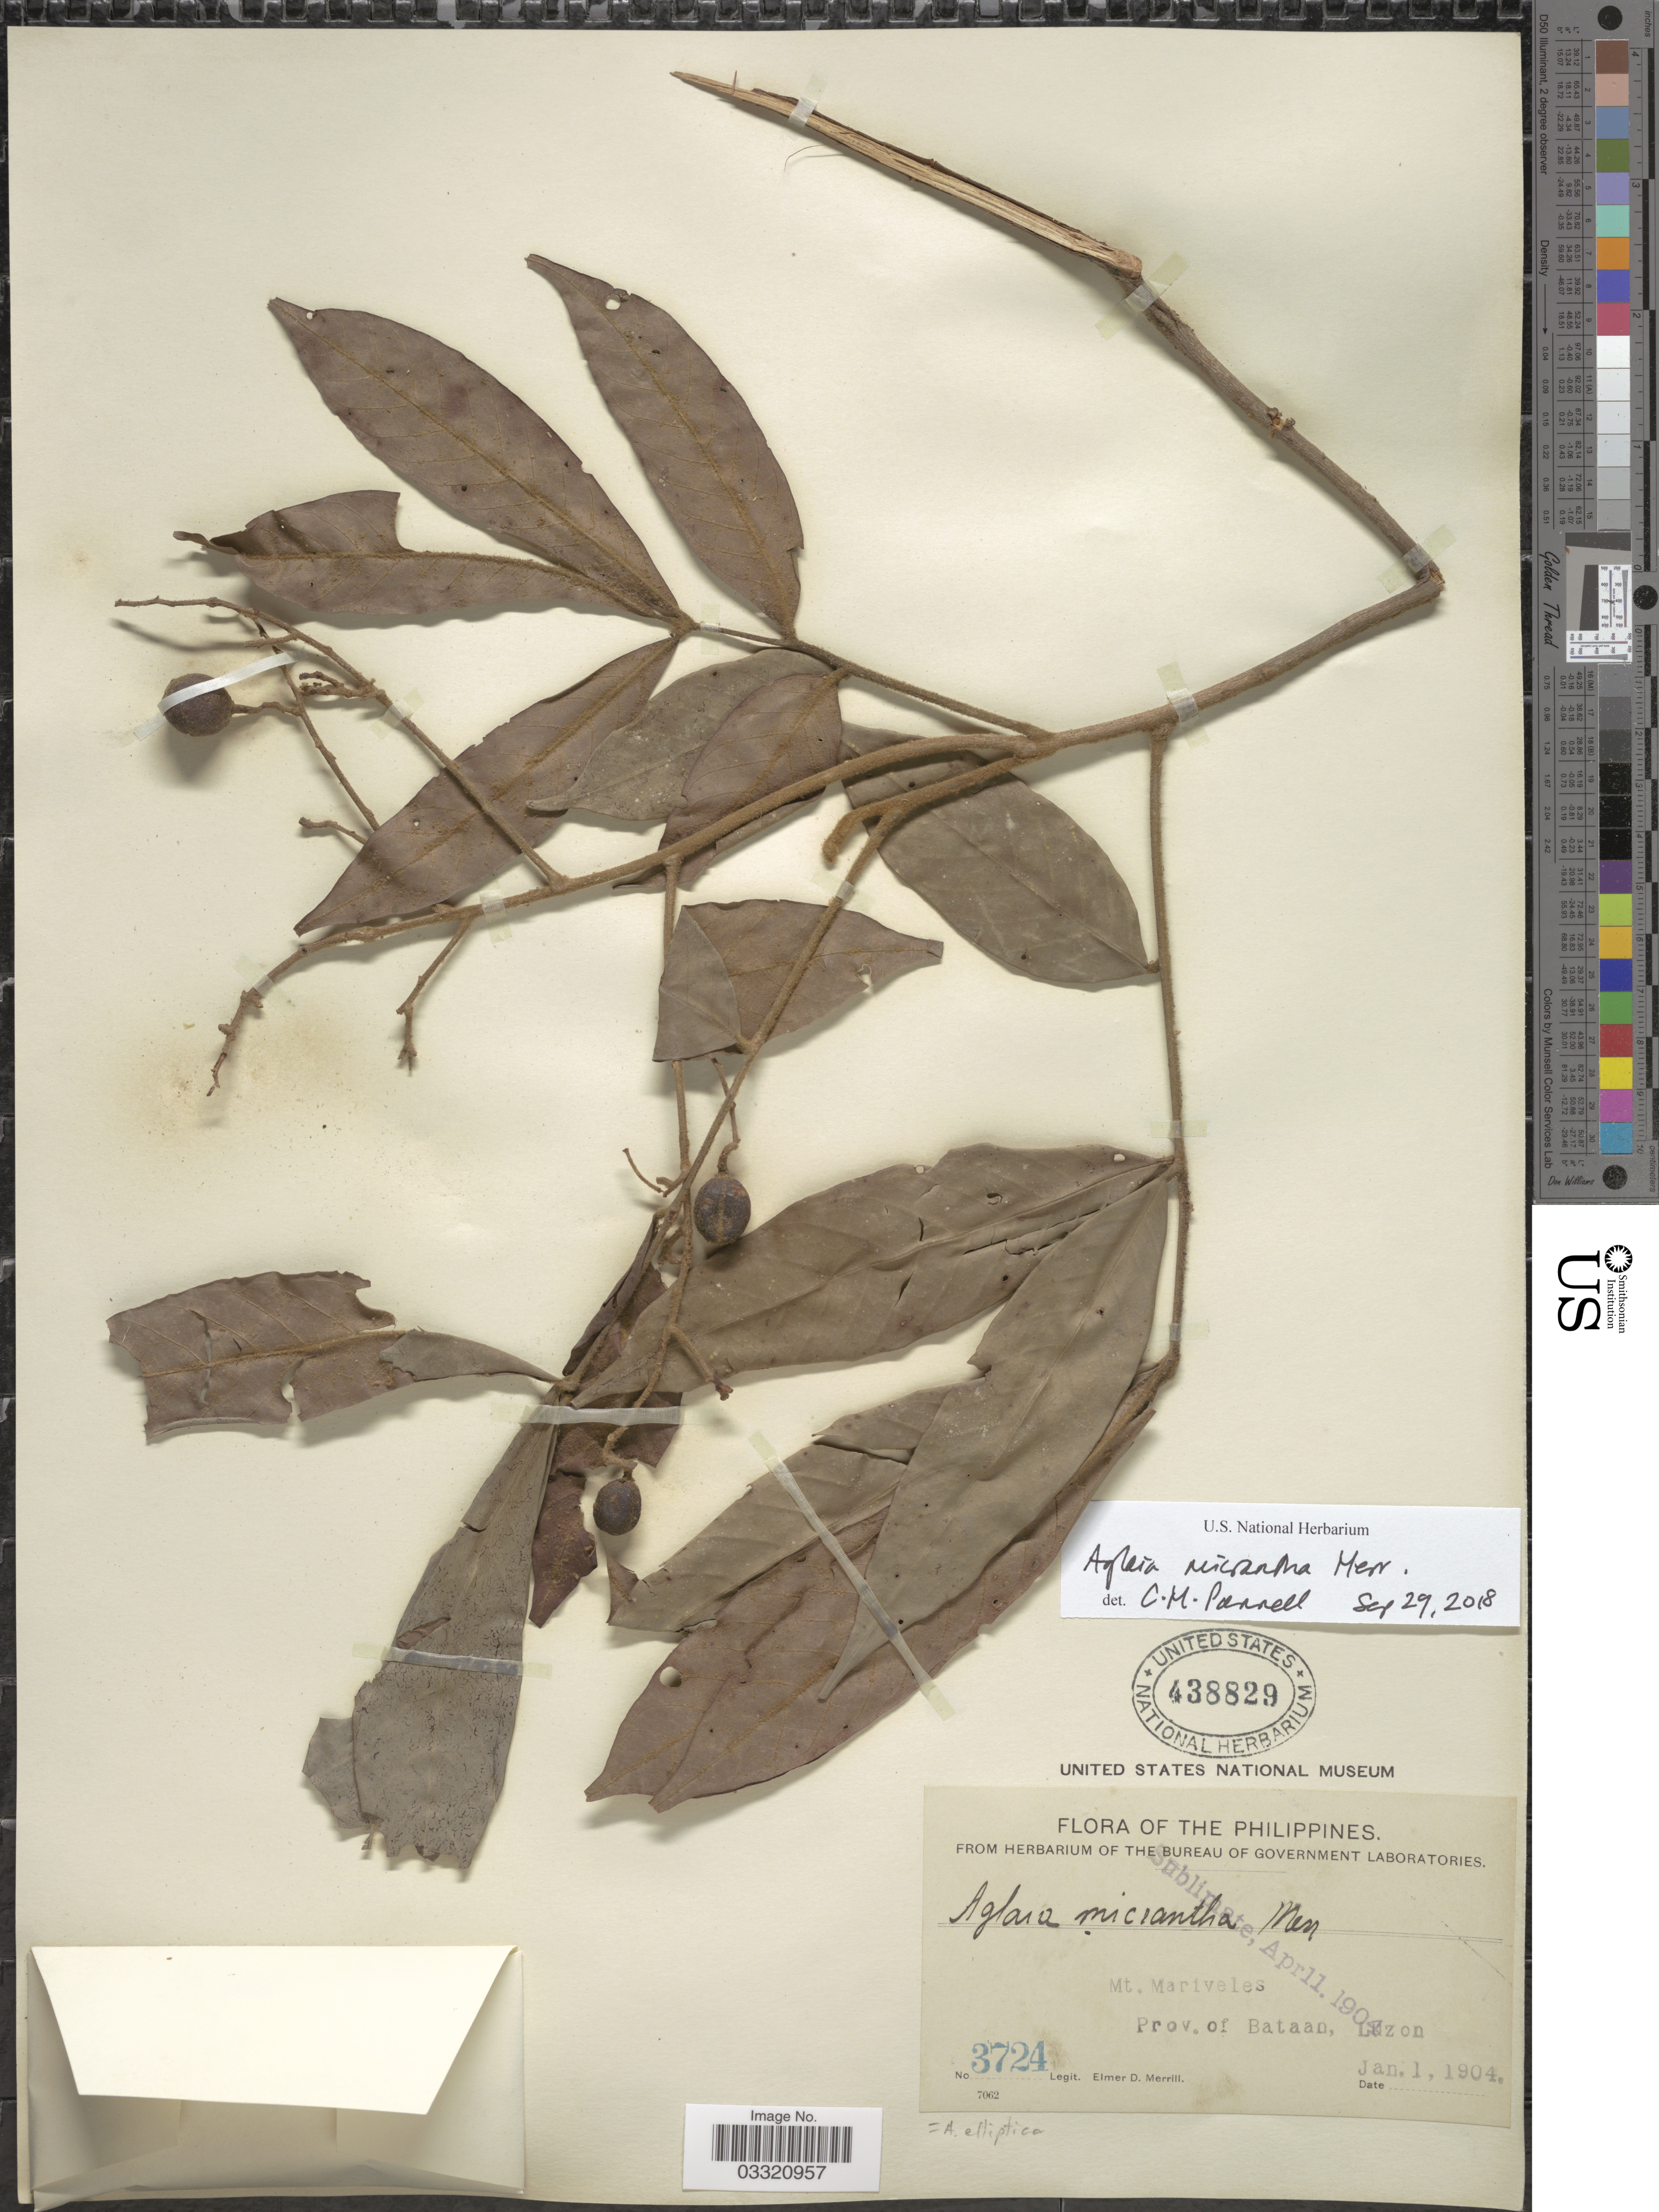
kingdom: Plantae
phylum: Tracheophyta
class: Magnoliopsida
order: Sapindales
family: Meliaceae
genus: Aglaia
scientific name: Aglaia micrantha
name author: Merr.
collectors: E. D. Merrill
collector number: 3724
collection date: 1904-01-01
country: Philippines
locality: Mt. Mariveles. Prov. of Bataan, Luzon.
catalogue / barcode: US 438829